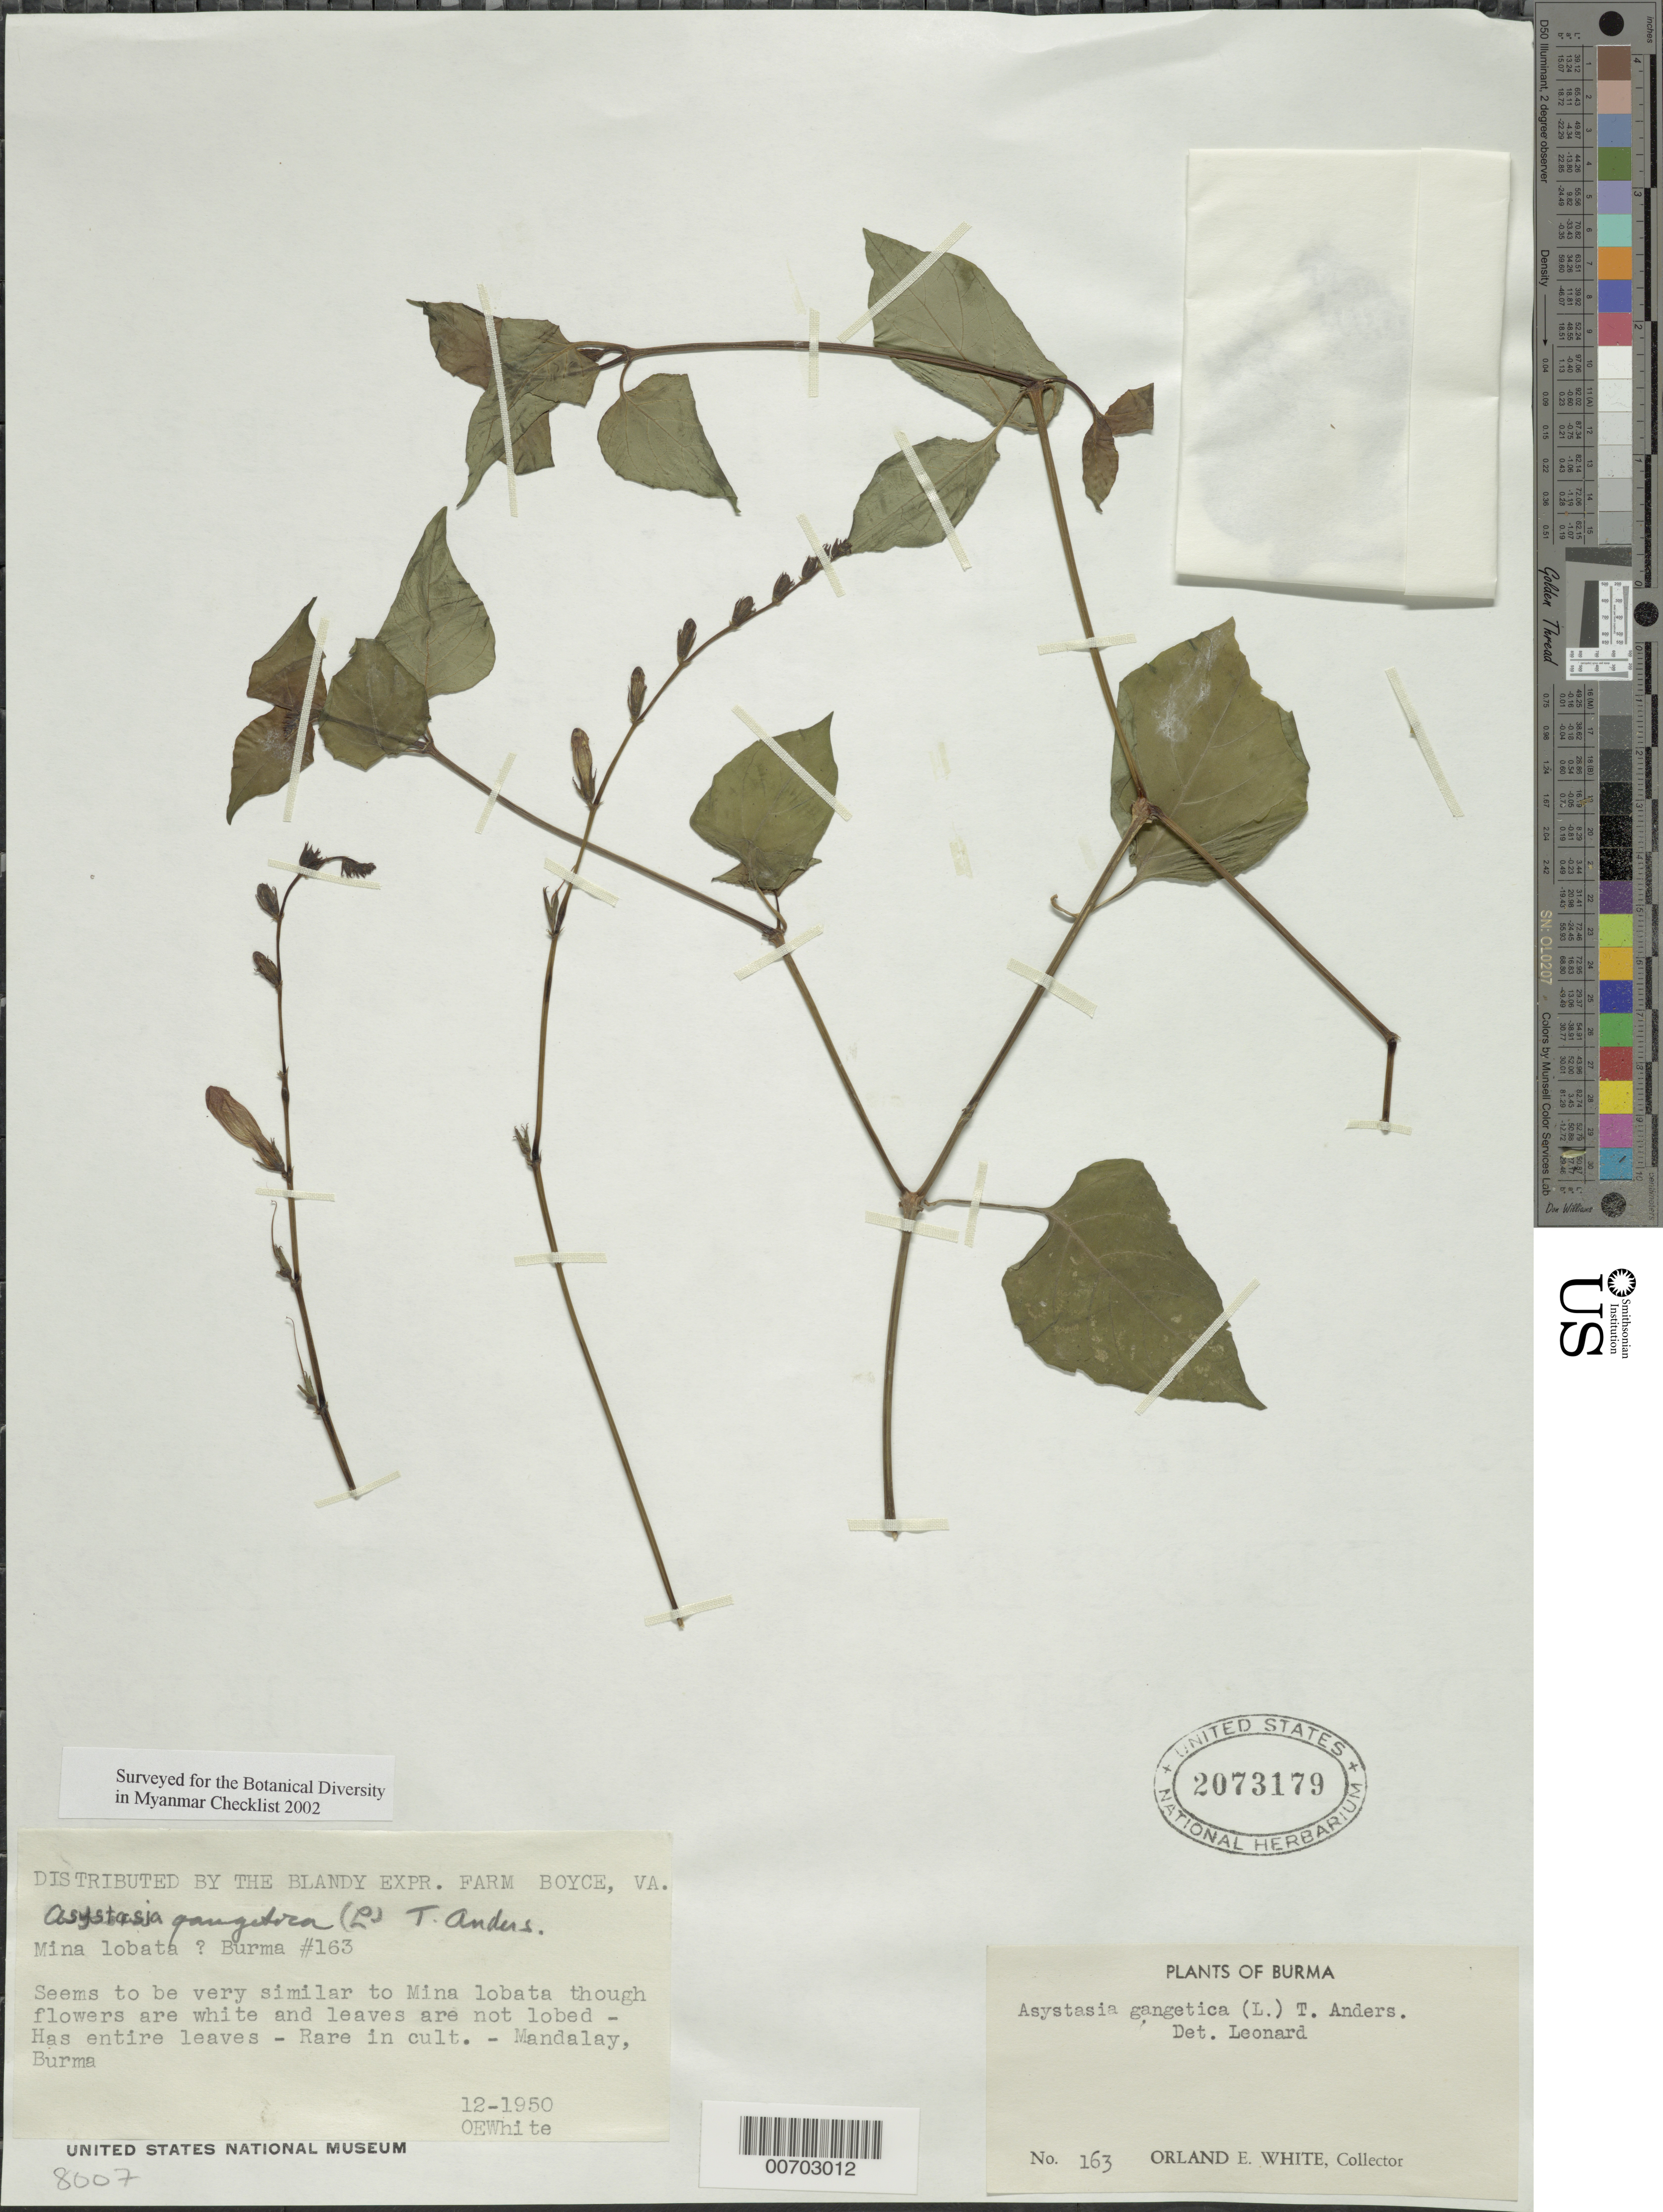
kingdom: Plantae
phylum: Tracheophyta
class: Magnoliopsida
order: Lamiales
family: Acanthaceae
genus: Asystasia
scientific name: Asystasia gangetica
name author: (L.) T. Anderson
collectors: O. E. White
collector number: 163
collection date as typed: Dec 1950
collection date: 1950-12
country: Myanmar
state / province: Mandalay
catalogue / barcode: US 2073179